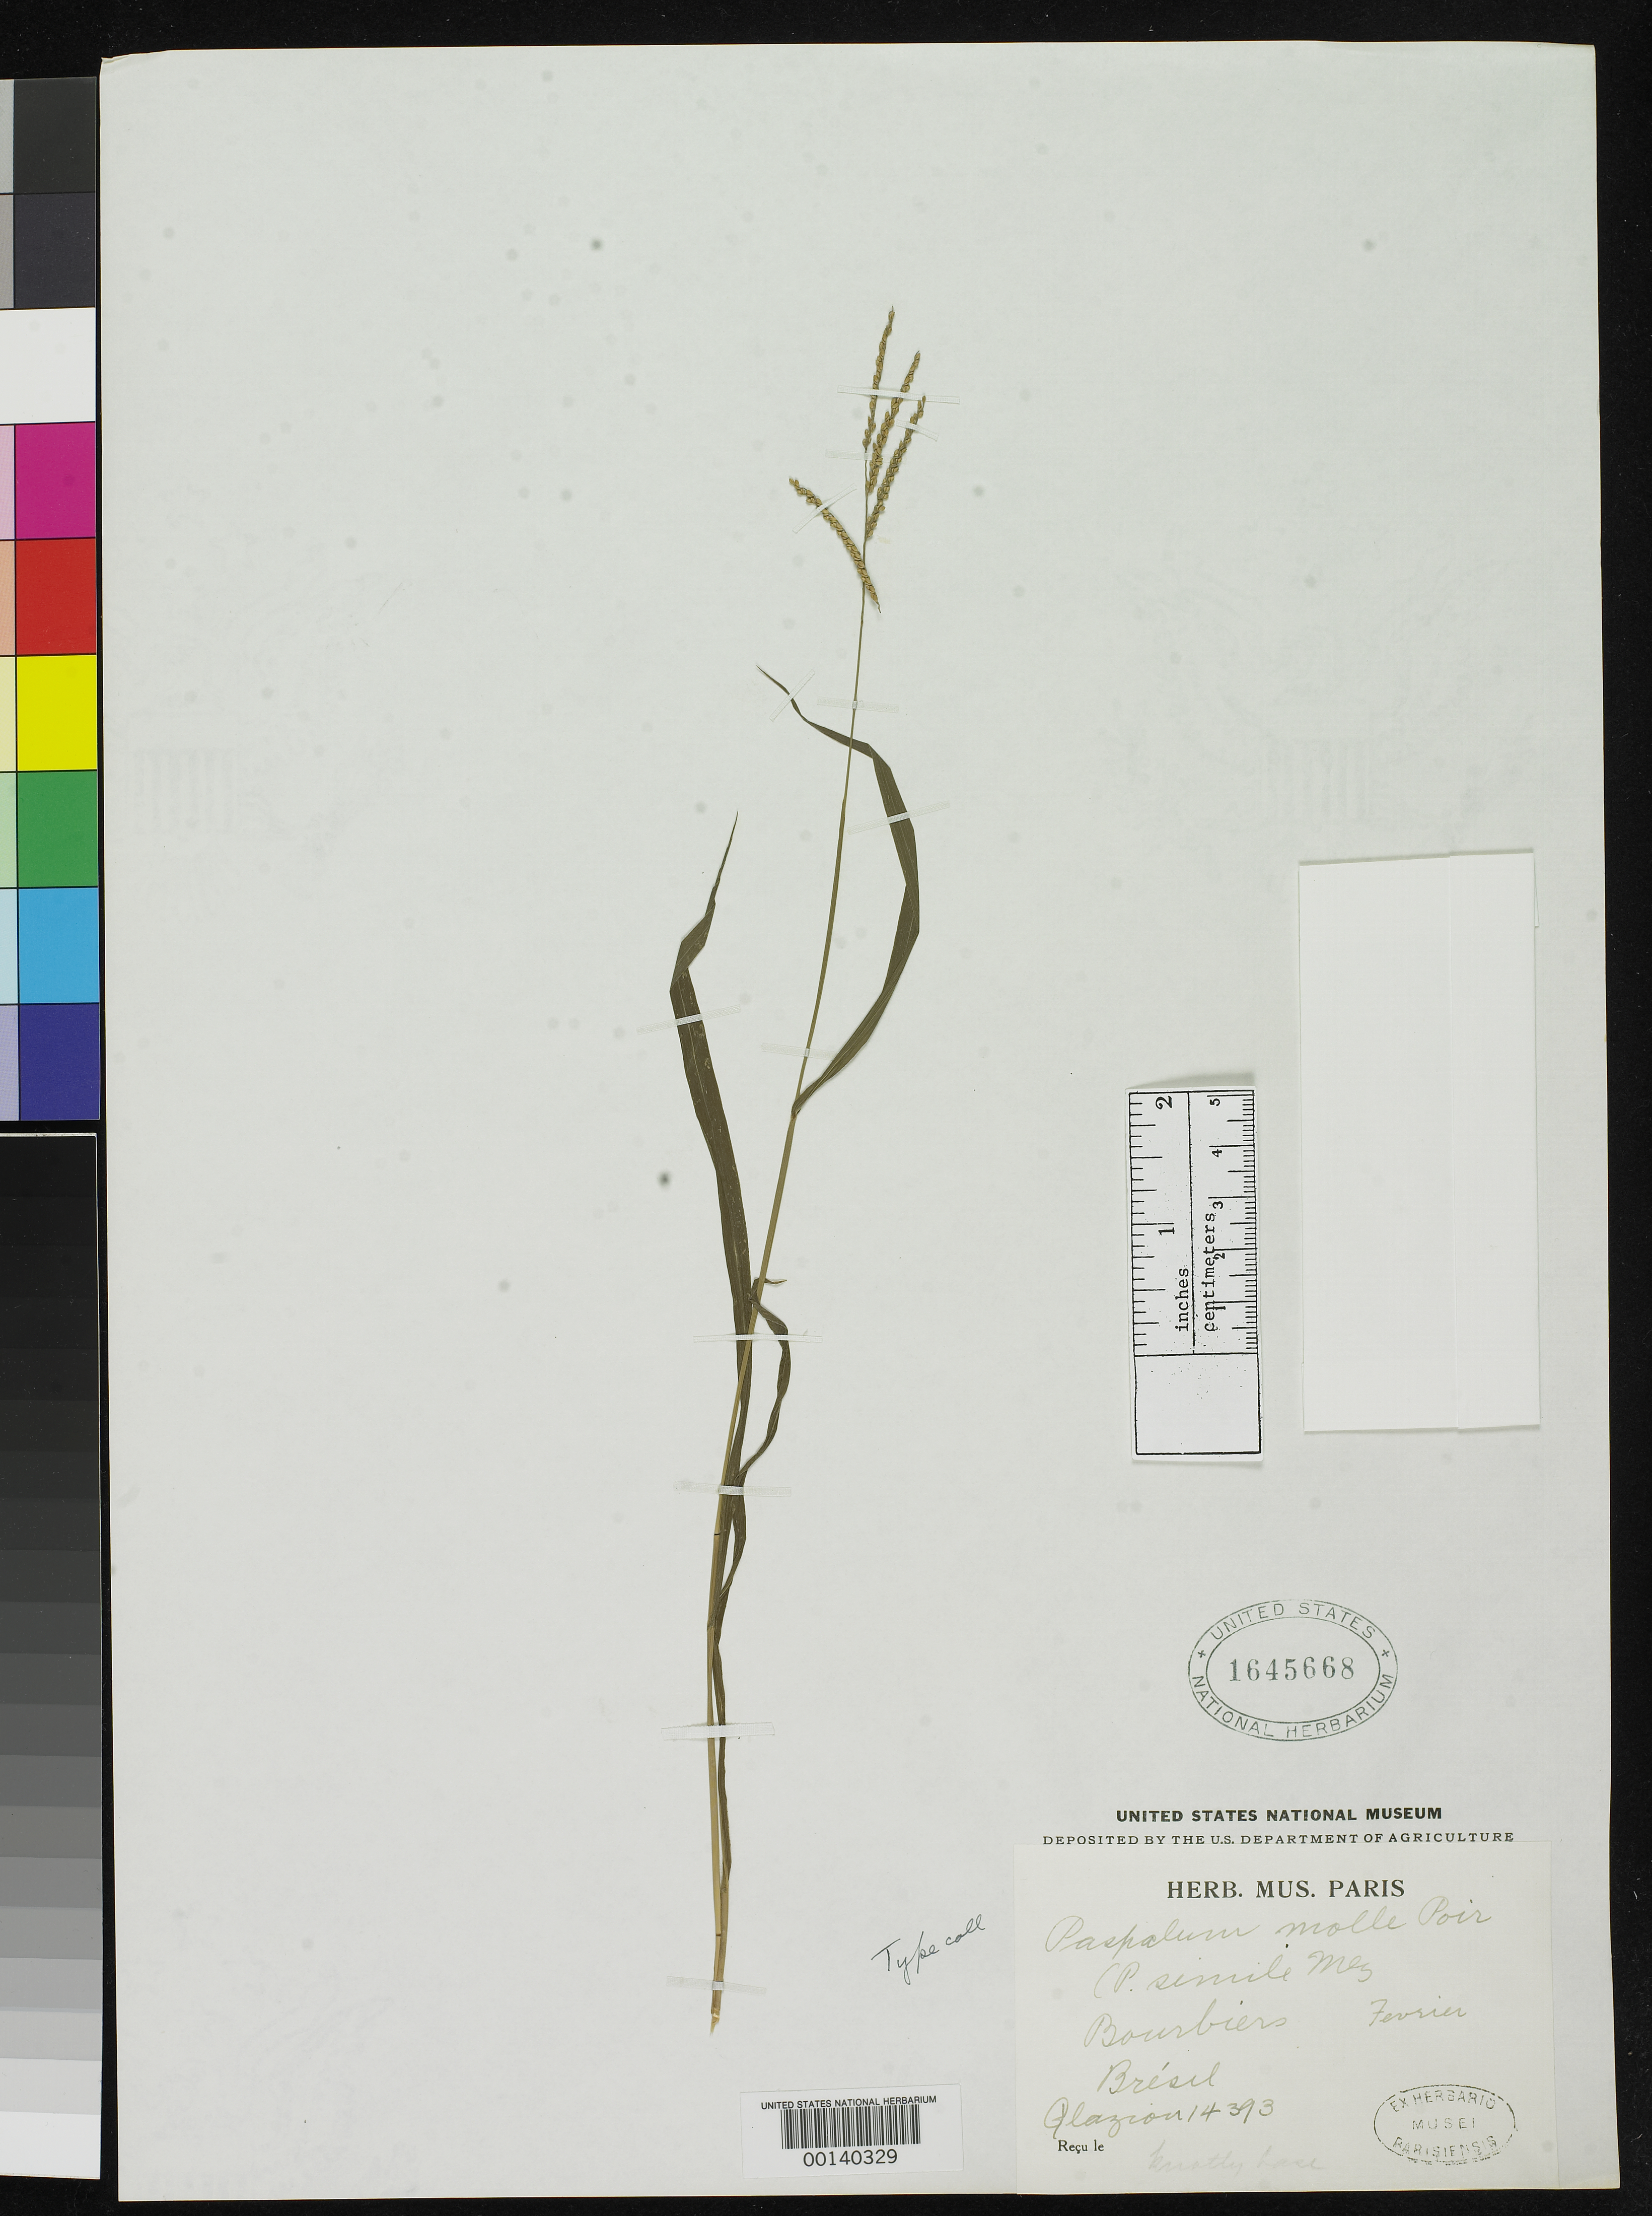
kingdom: Plantae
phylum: Tracheophyta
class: Liliopsida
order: Poales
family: Poaceae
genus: Paspalum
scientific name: Paspalum simile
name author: Mez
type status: Isotype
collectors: A. F. M. Glaziou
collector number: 14393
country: Brazil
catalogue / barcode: US 1645668